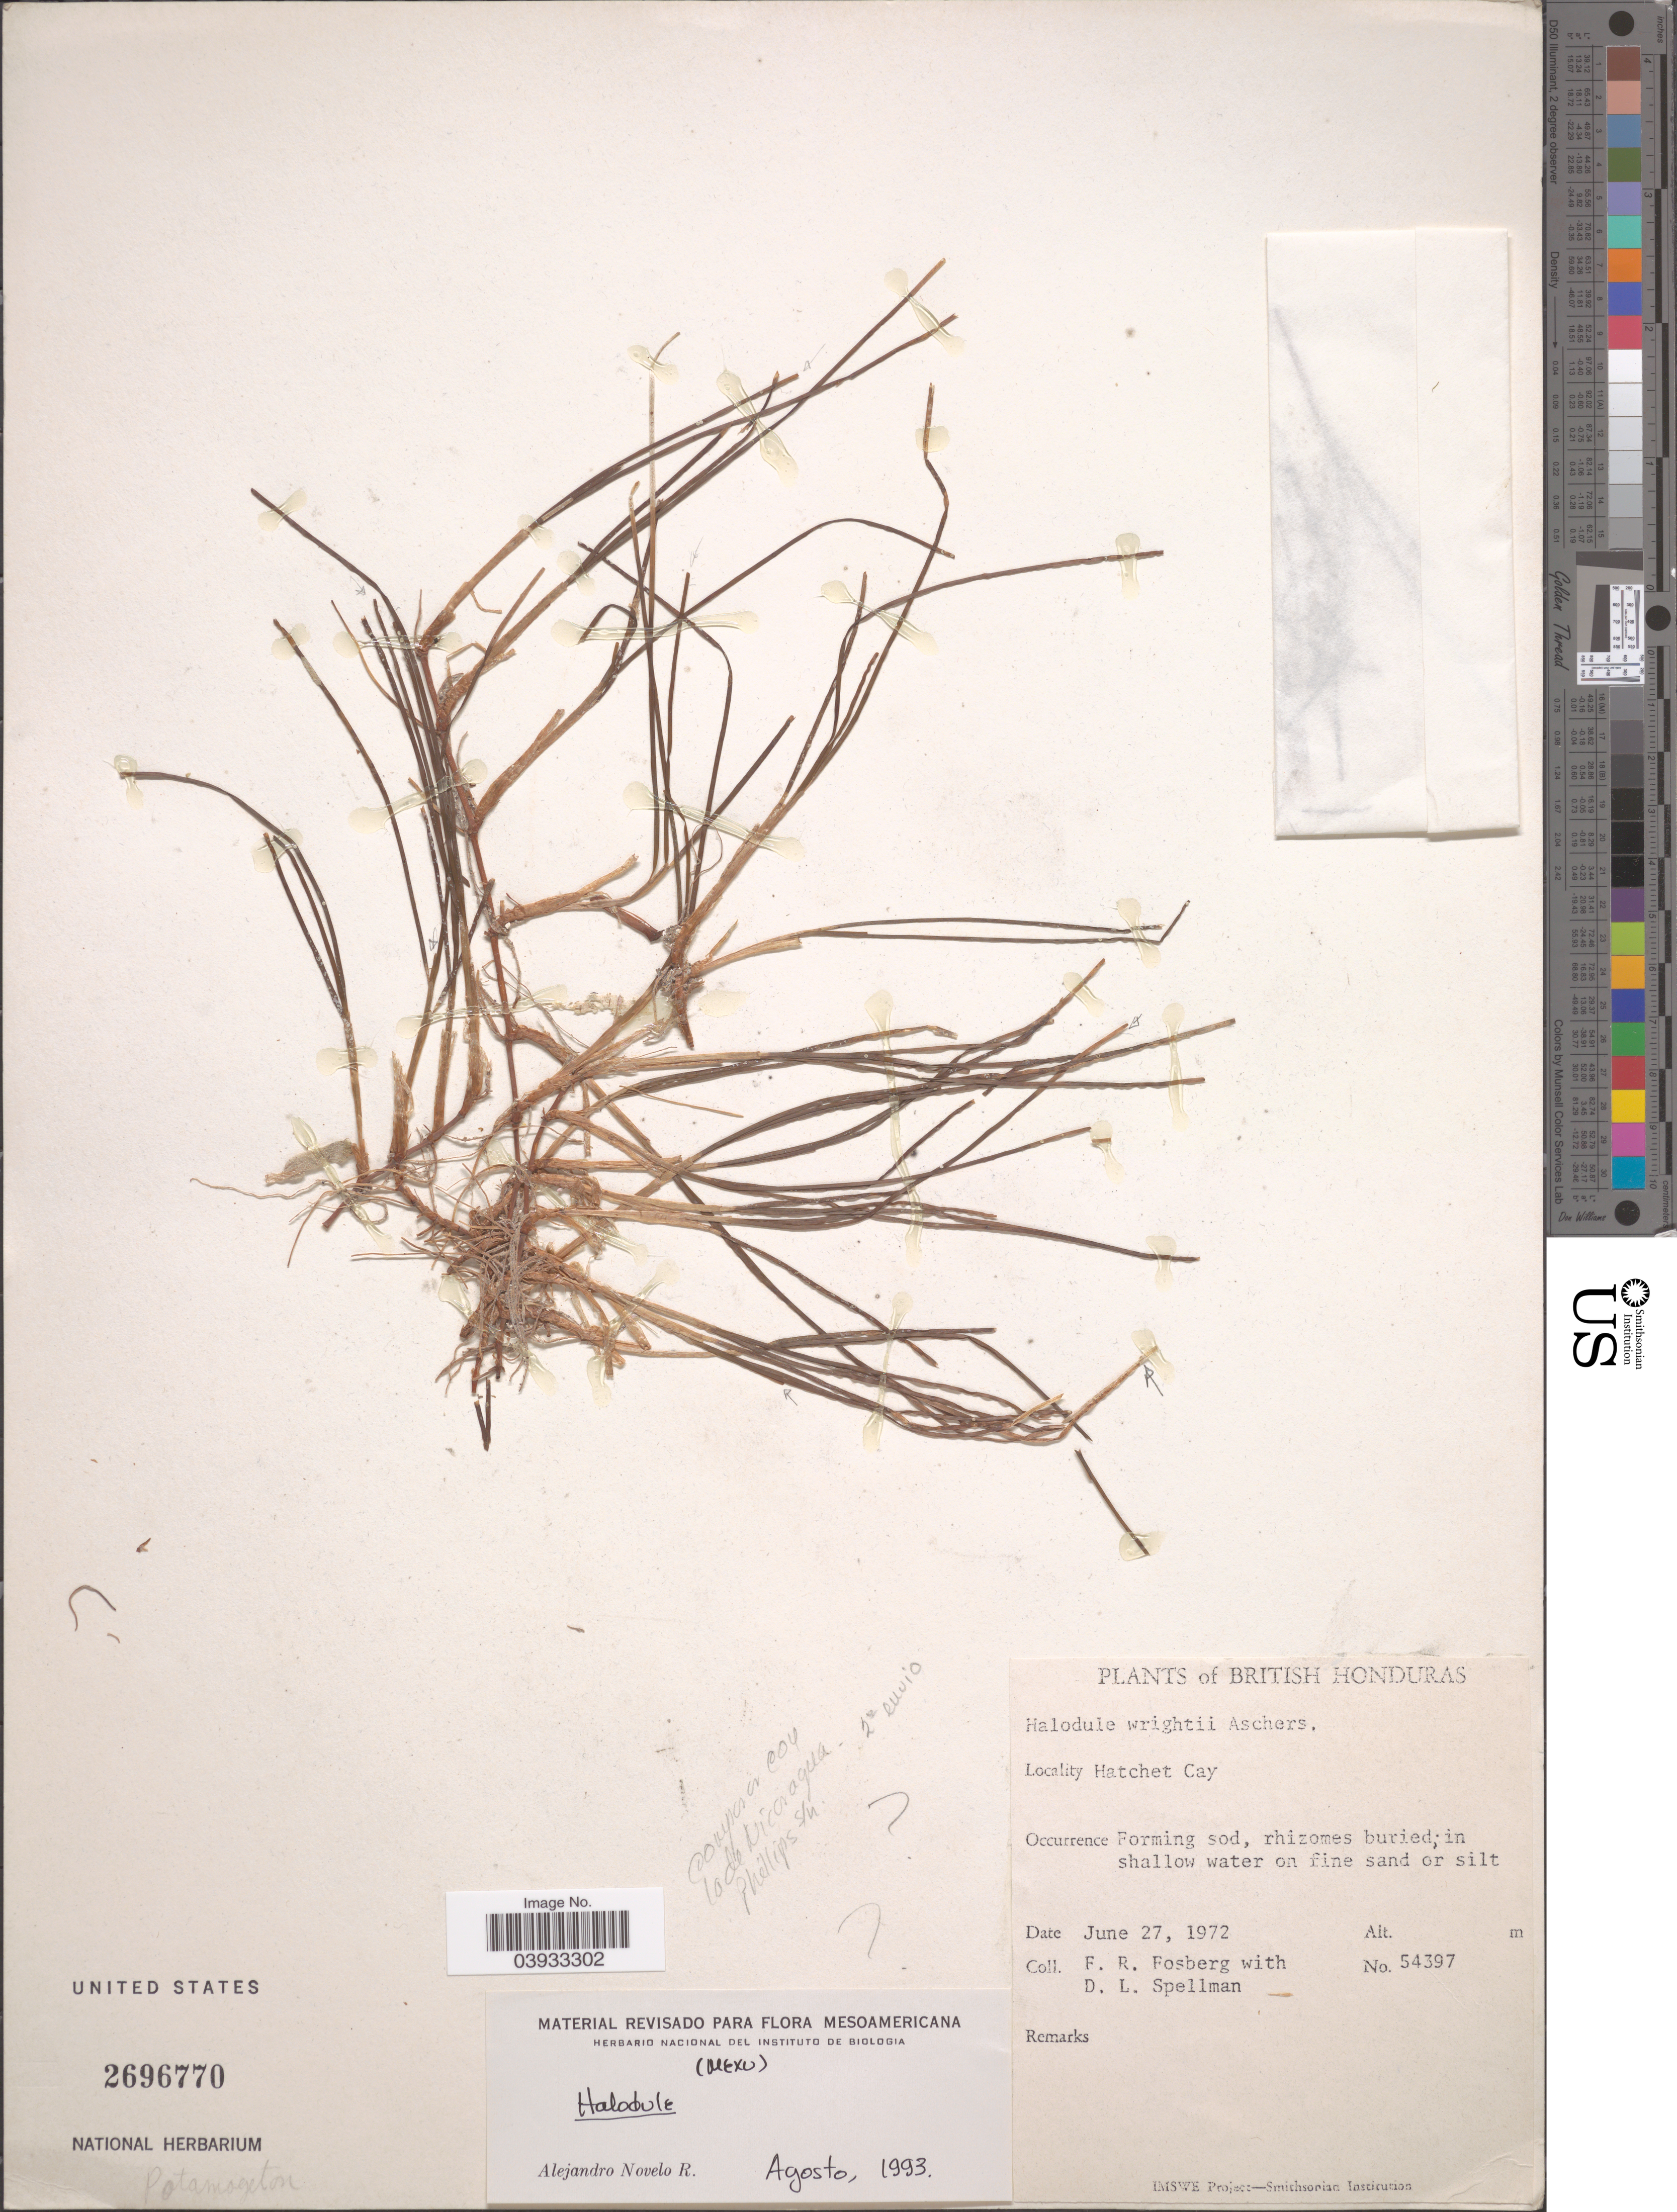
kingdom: Plantae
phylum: Tracheophyta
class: Liliopsida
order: Alismatales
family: Cymodoceaceae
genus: Halodule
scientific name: Halodule sp.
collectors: F. R. Fosberg & D. L. Spellman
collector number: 54397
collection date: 1972-06-27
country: Belize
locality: British Honduras, Hatchet Cay.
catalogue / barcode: US 2696770